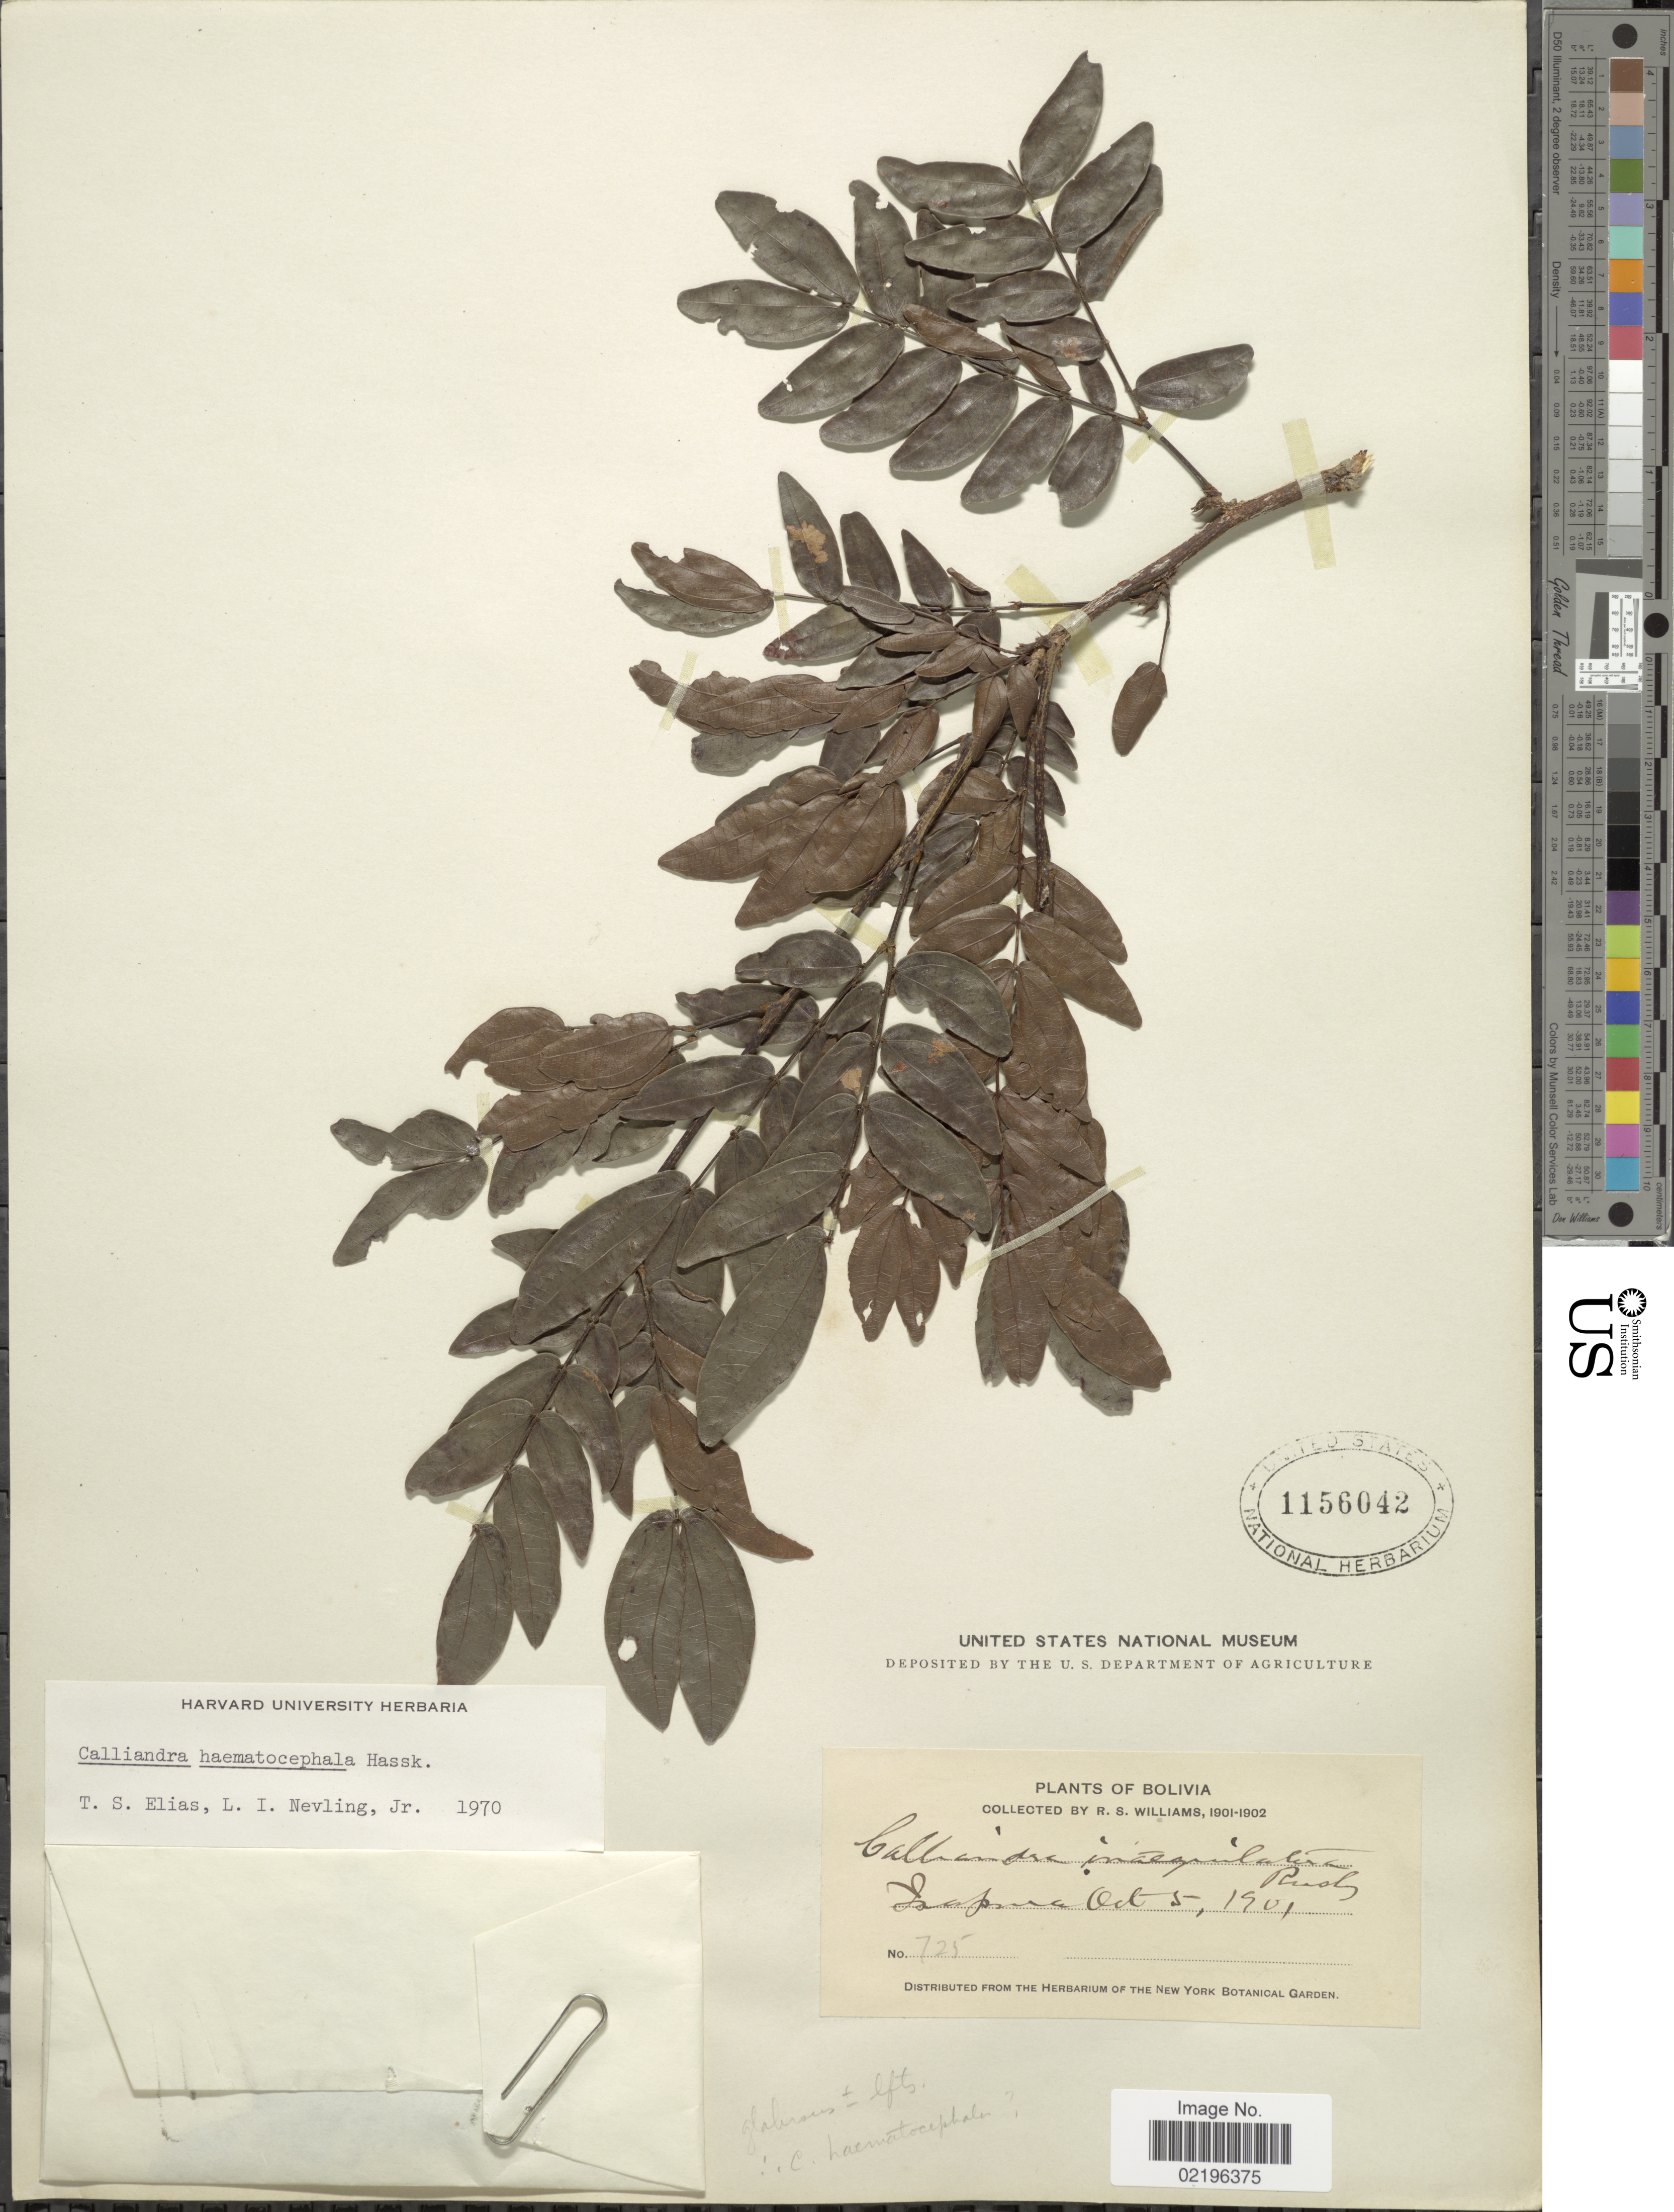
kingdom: Plantae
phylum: Tracheophyta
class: Magnoliopsida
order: Fabales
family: Fabaceae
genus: Calliandra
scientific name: Calliandra haematocephala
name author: Hassk.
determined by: Elias, T. & Nevling, Jr , L. I., (GH), Harvard University Herbaria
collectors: R. S. Williams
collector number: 725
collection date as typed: Oct. 5, 1901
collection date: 1901-10-05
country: Bolivia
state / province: La Páz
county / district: Larecaja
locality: Isupuri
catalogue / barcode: US 1156042